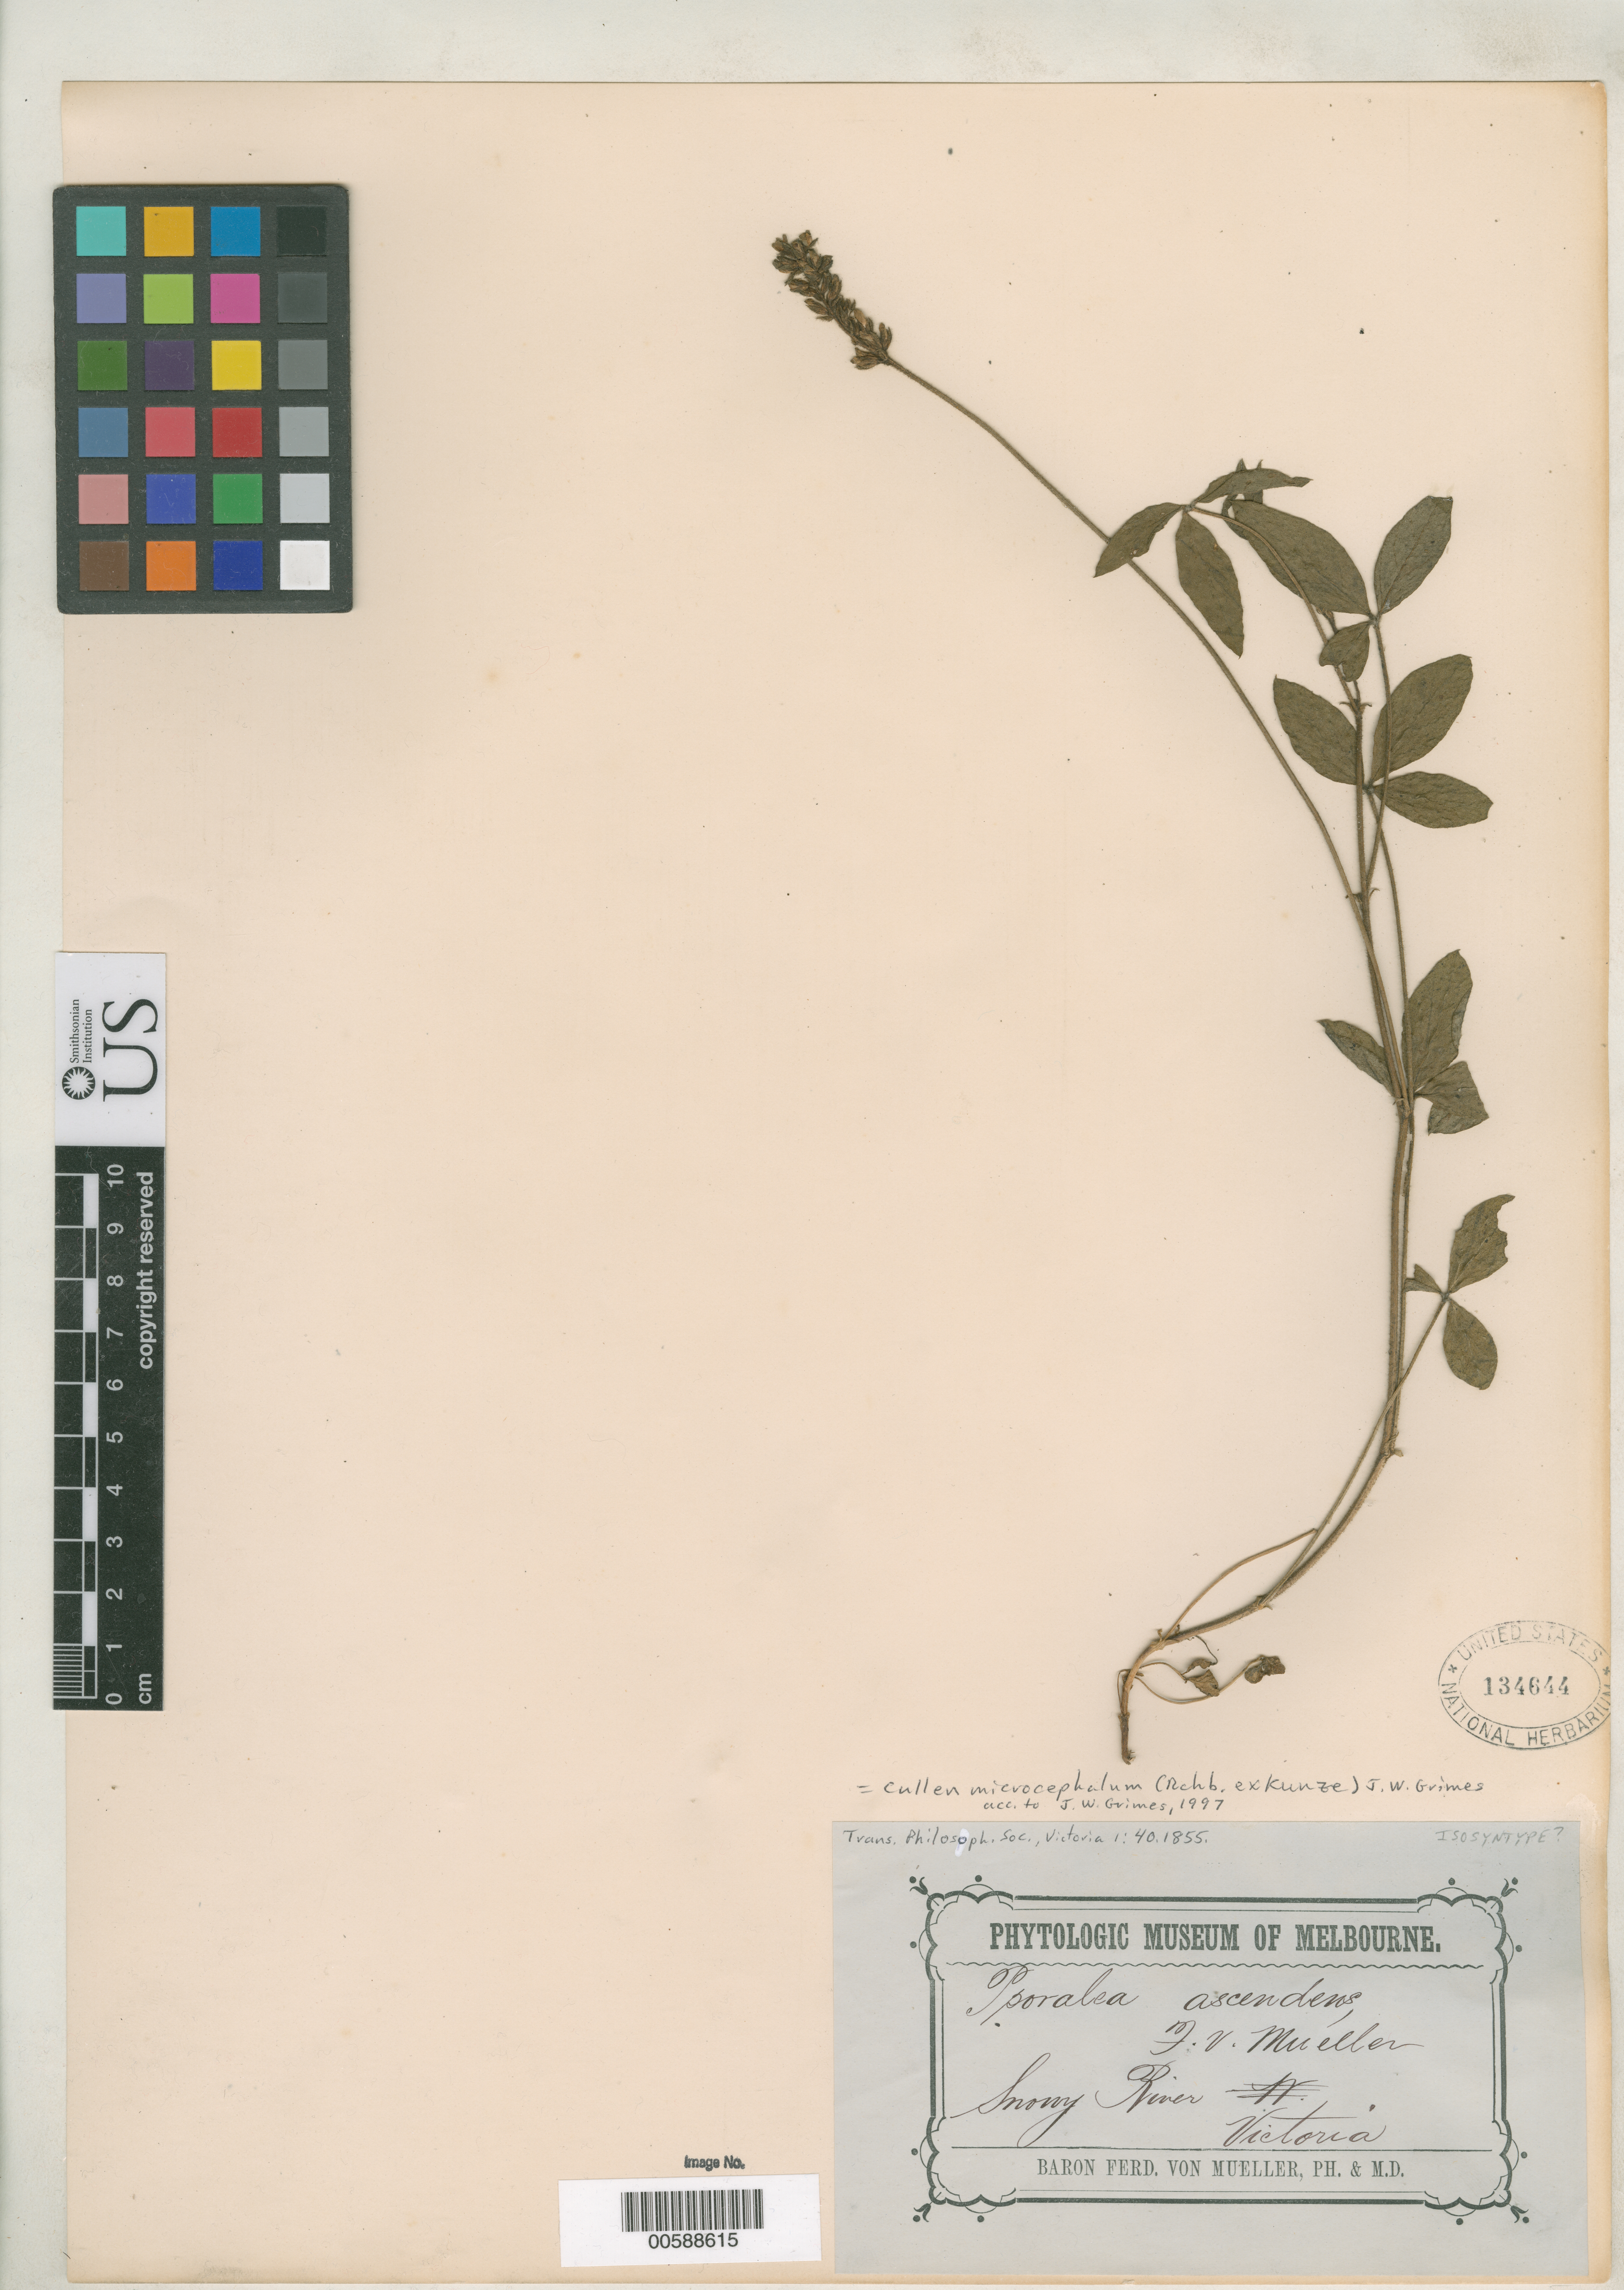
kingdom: Plantae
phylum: Tracheophyta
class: Magnoliopsida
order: Fabales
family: Fabaceae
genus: Psoralea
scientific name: Psoralea ascendens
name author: F. Muell.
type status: Possible Isosyntype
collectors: F. Mueller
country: Australia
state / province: Victoria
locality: Snowy River.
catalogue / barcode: US 134644